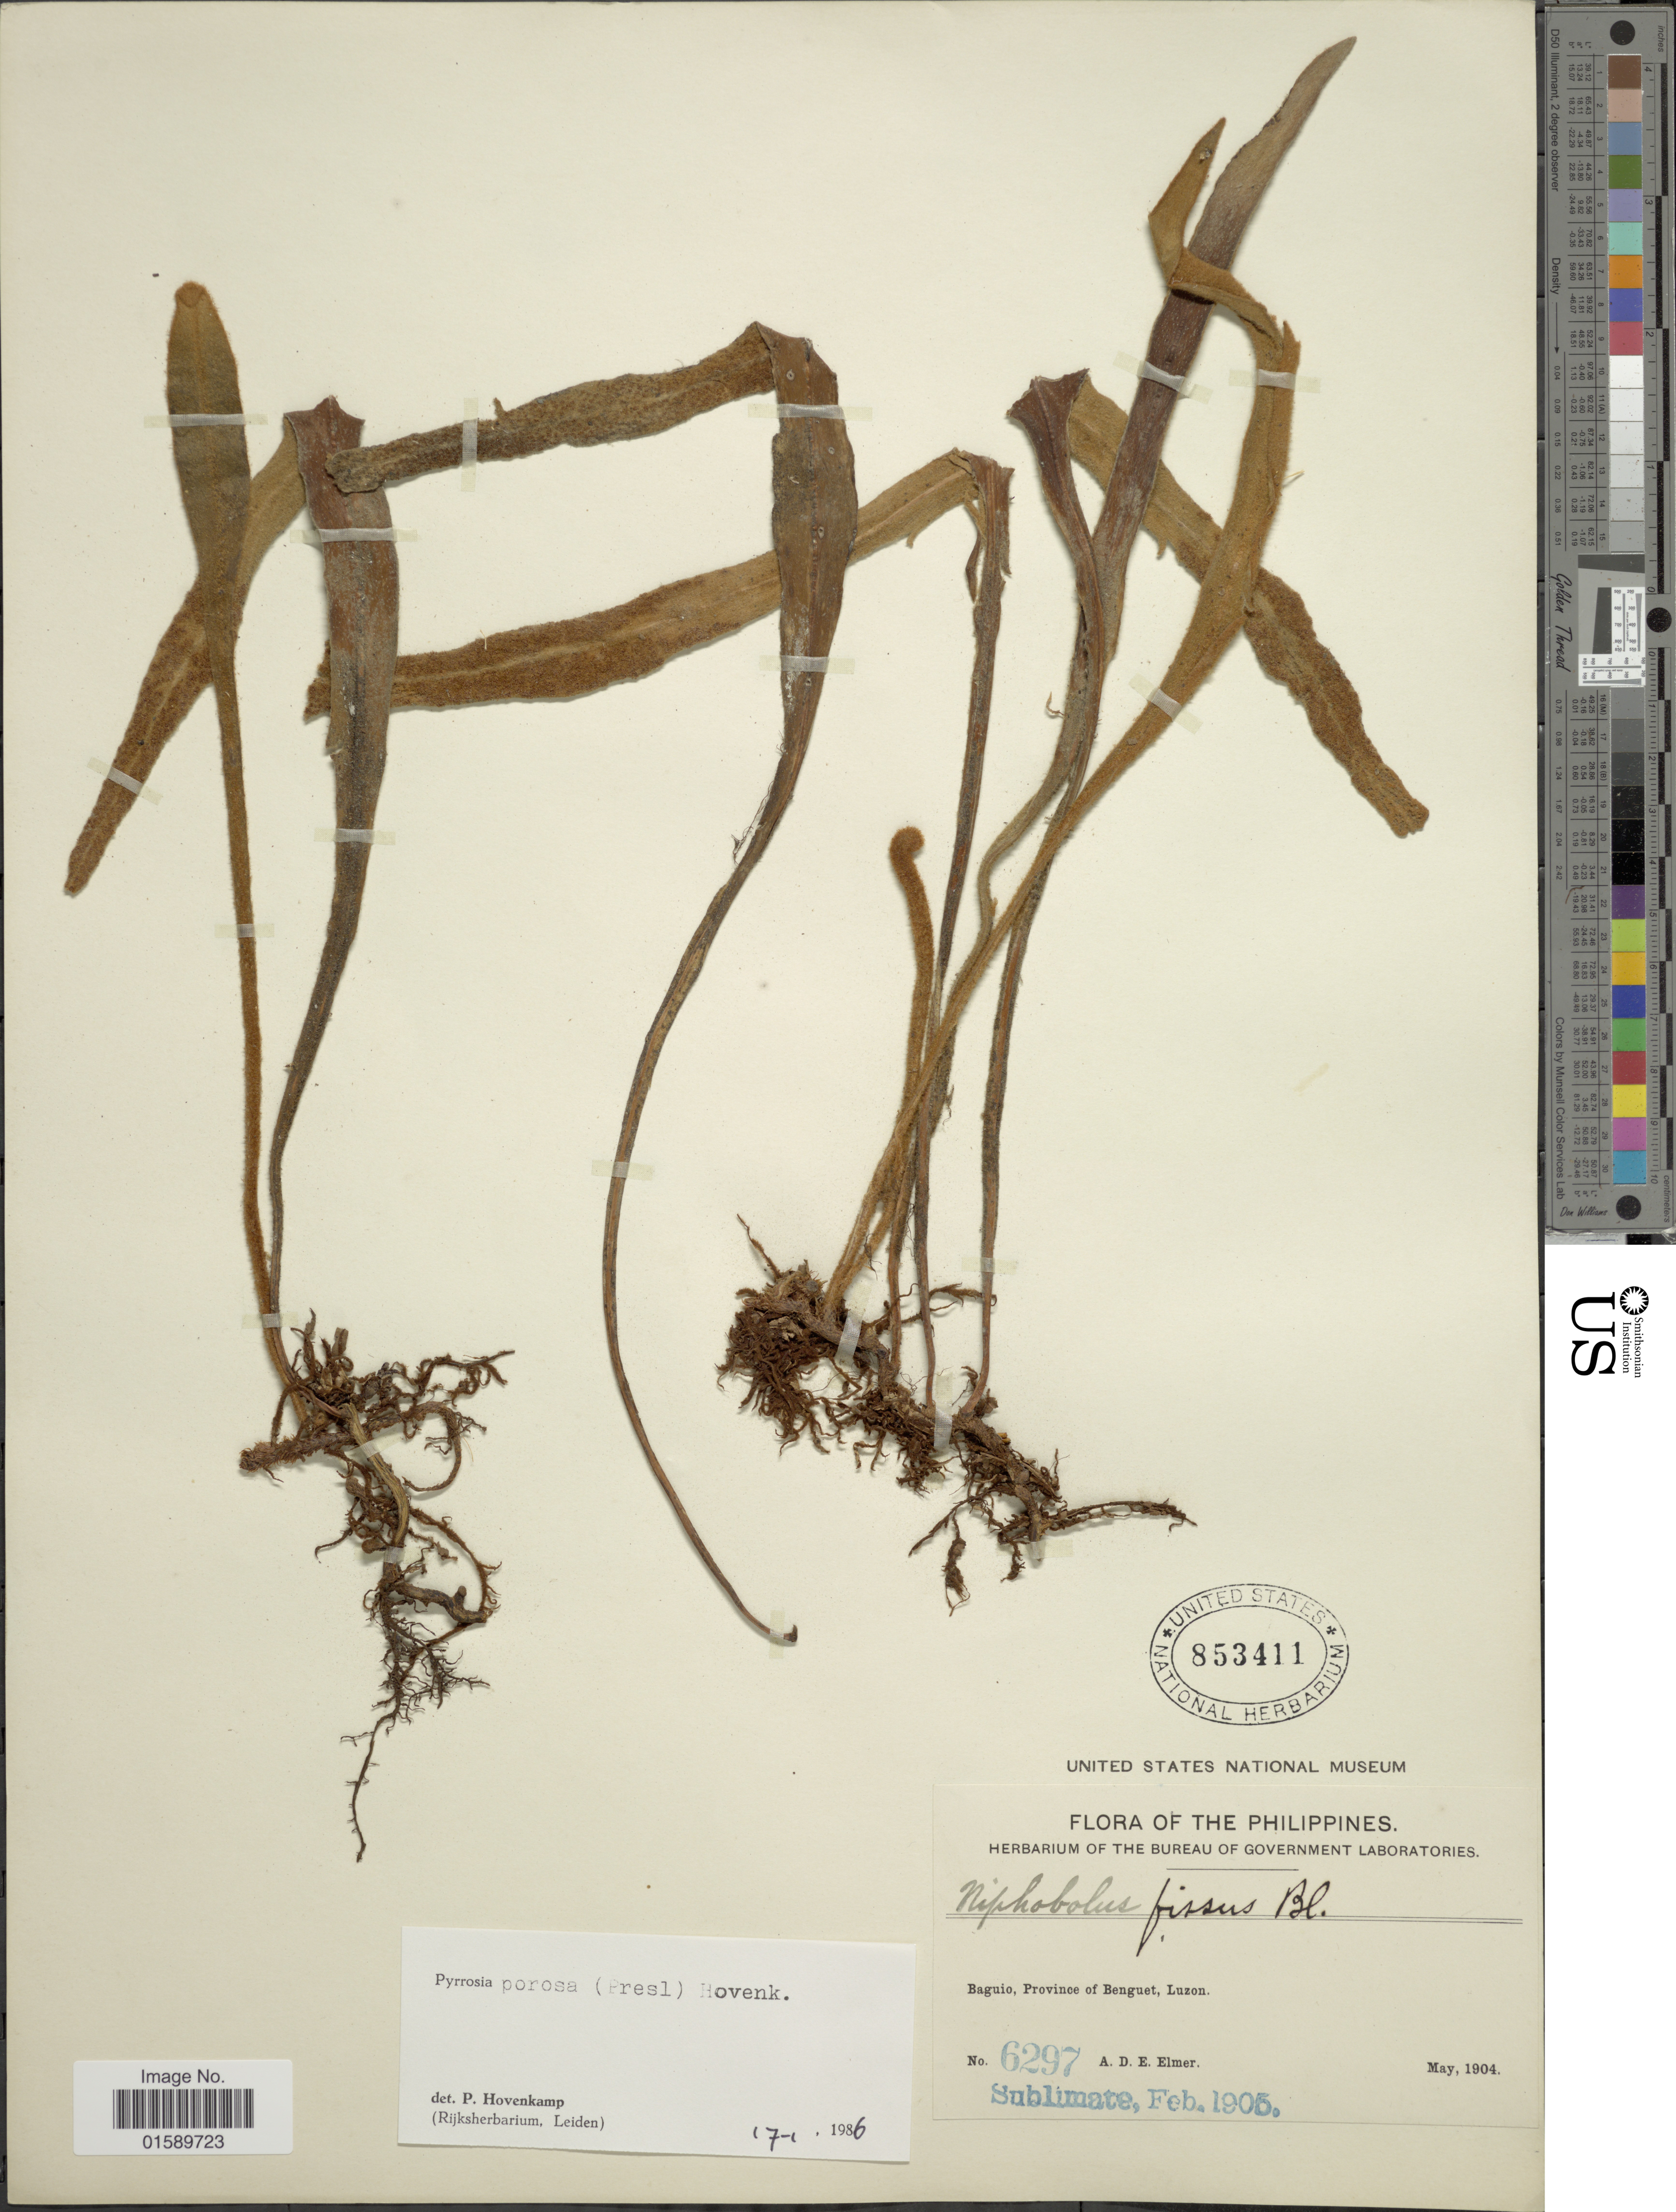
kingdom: Plantae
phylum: Tracheophyta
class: Polypodiopsida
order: Polypodiales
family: Polypodiaceae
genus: Pyrrosia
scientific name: Pyrrosia porosa var. porosa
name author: (C. Presl) Hovenkamp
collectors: A. D. E. Elmer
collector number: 6297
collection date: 1904-05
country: Philippines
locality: Baguio, Province of Benguet, Luzon.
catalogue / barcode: US 853411